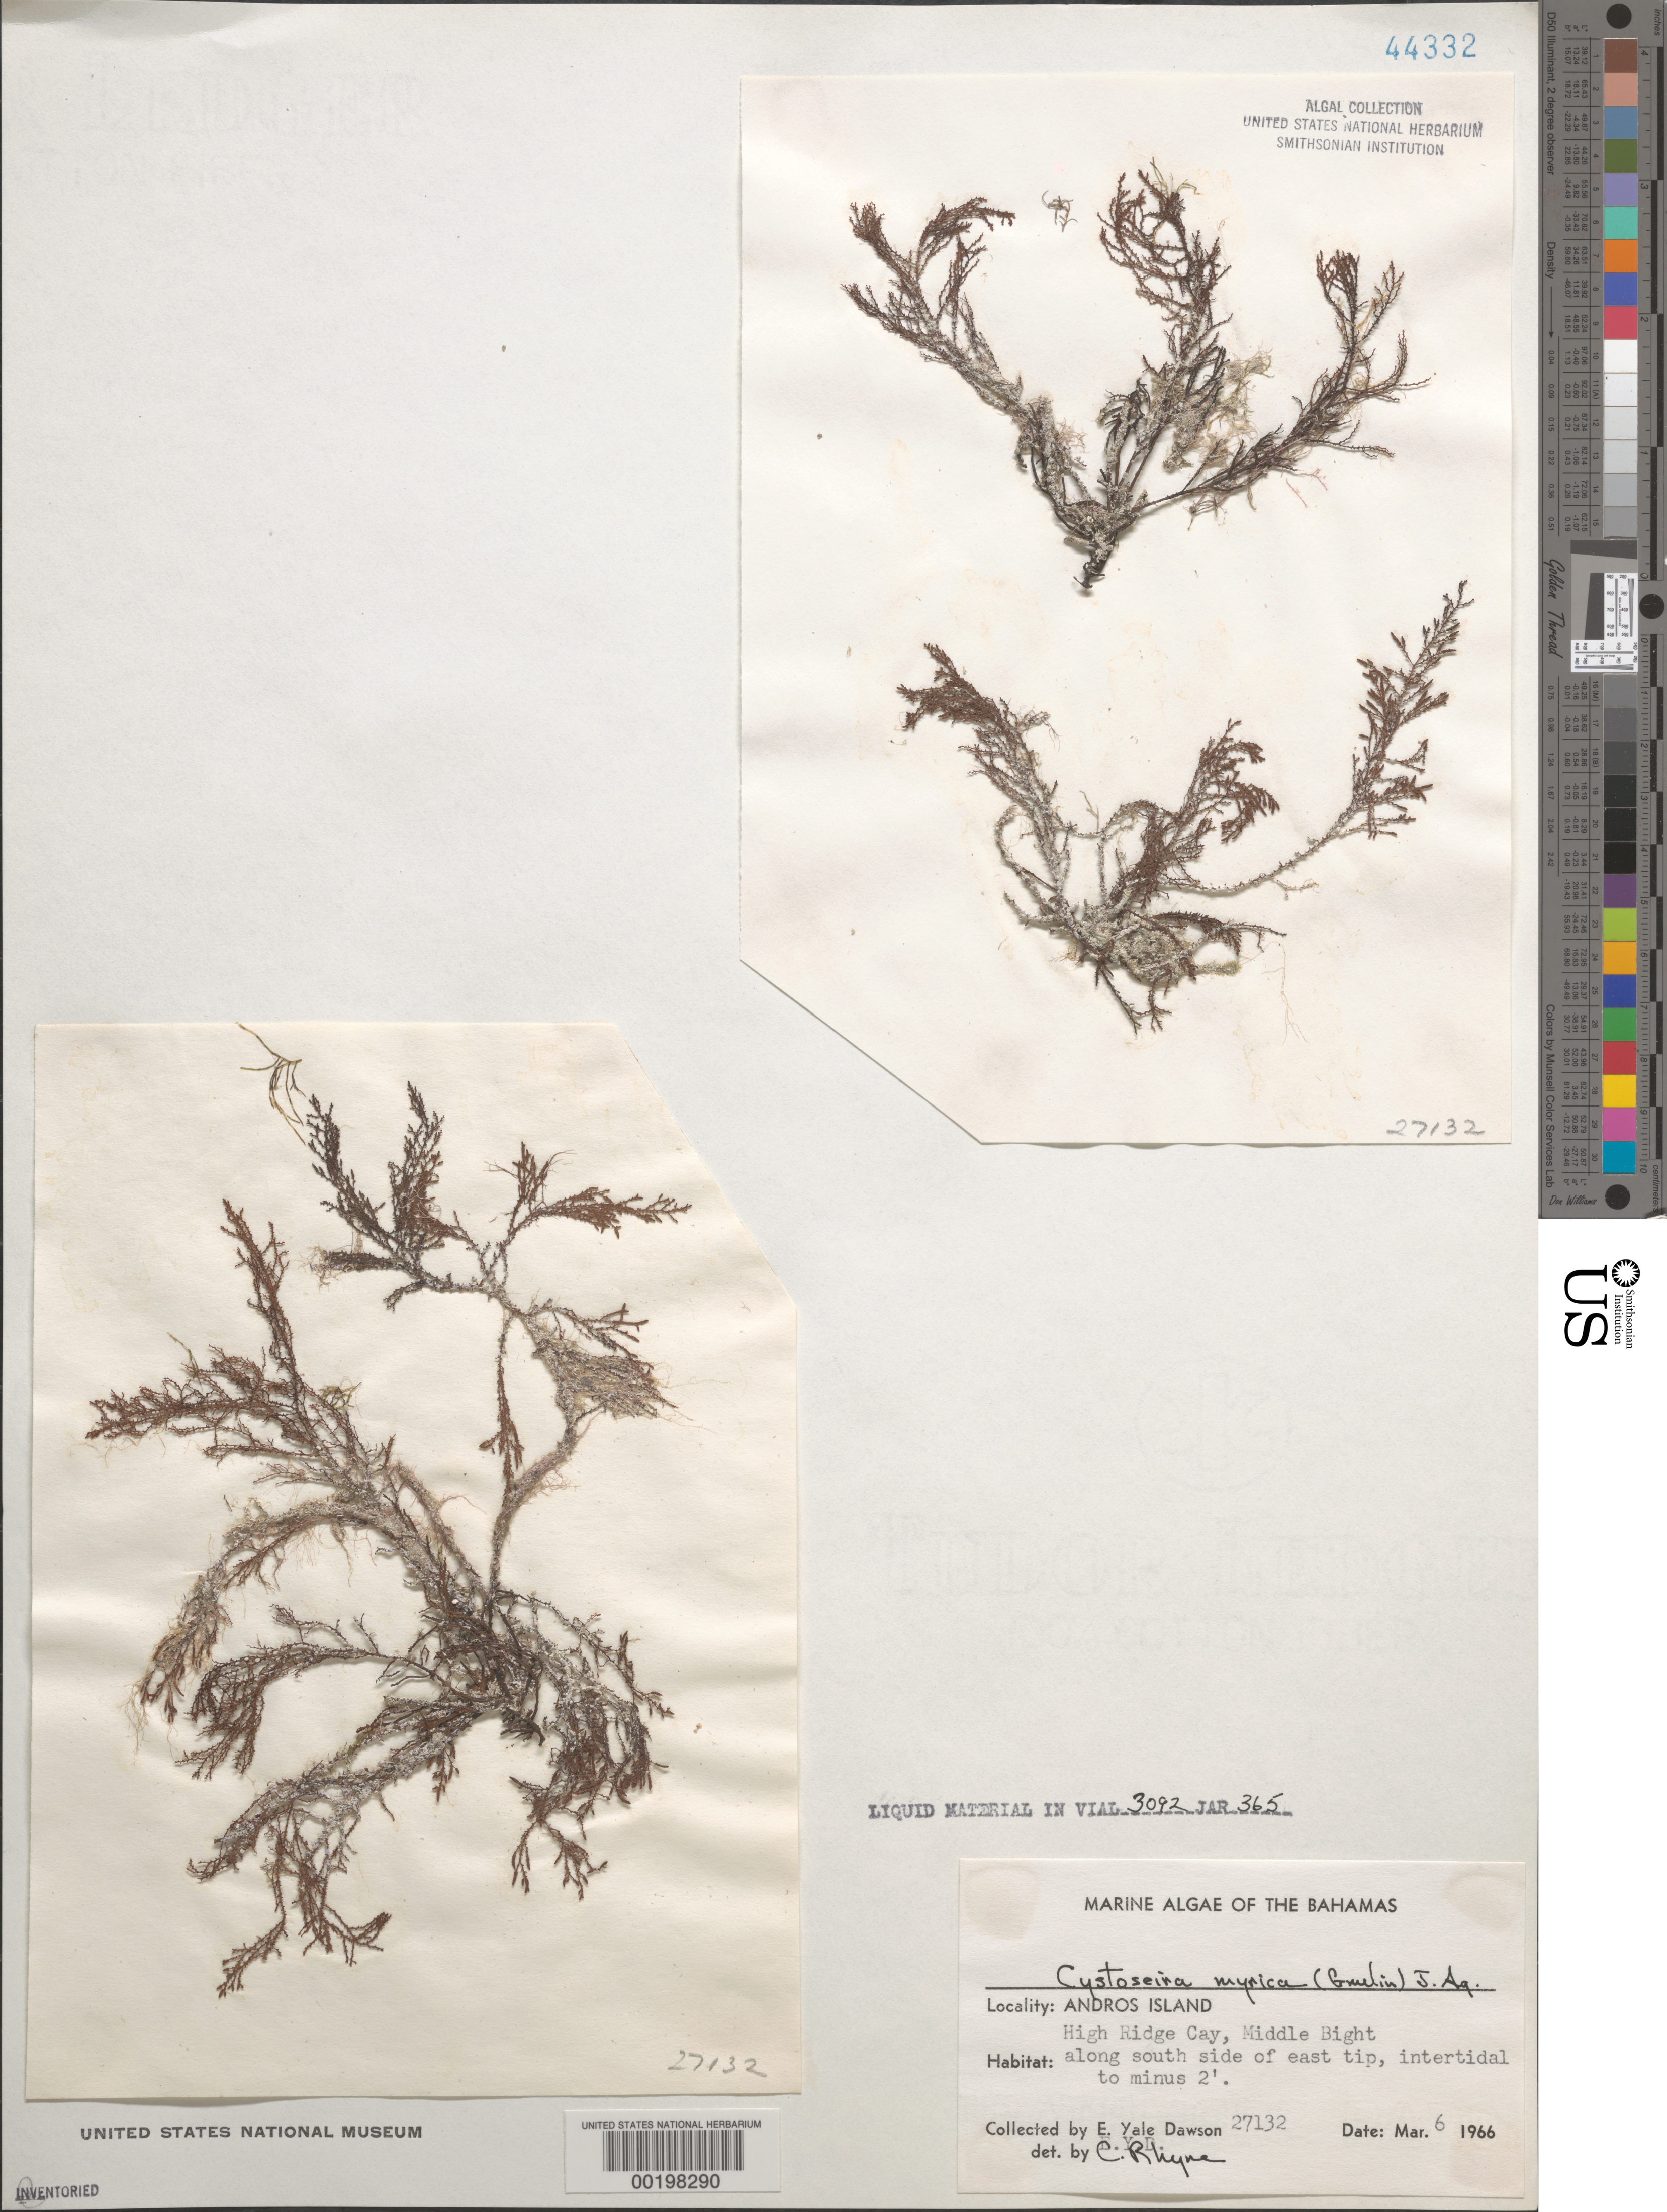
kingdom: Chromista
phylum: Ochrophyta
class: Phaeophyceae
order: Fucales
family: Sargassaceae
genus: Cystoseira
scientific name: Cystoseira myrica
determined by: Rhyne, C. F.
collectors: E. Y. Dawson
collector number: EYD 27132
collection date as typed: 06 Mar 1966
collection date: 1966-03-06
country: Bahamas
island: High Ridge Cay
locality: Middle Bight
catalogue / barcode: US 44332